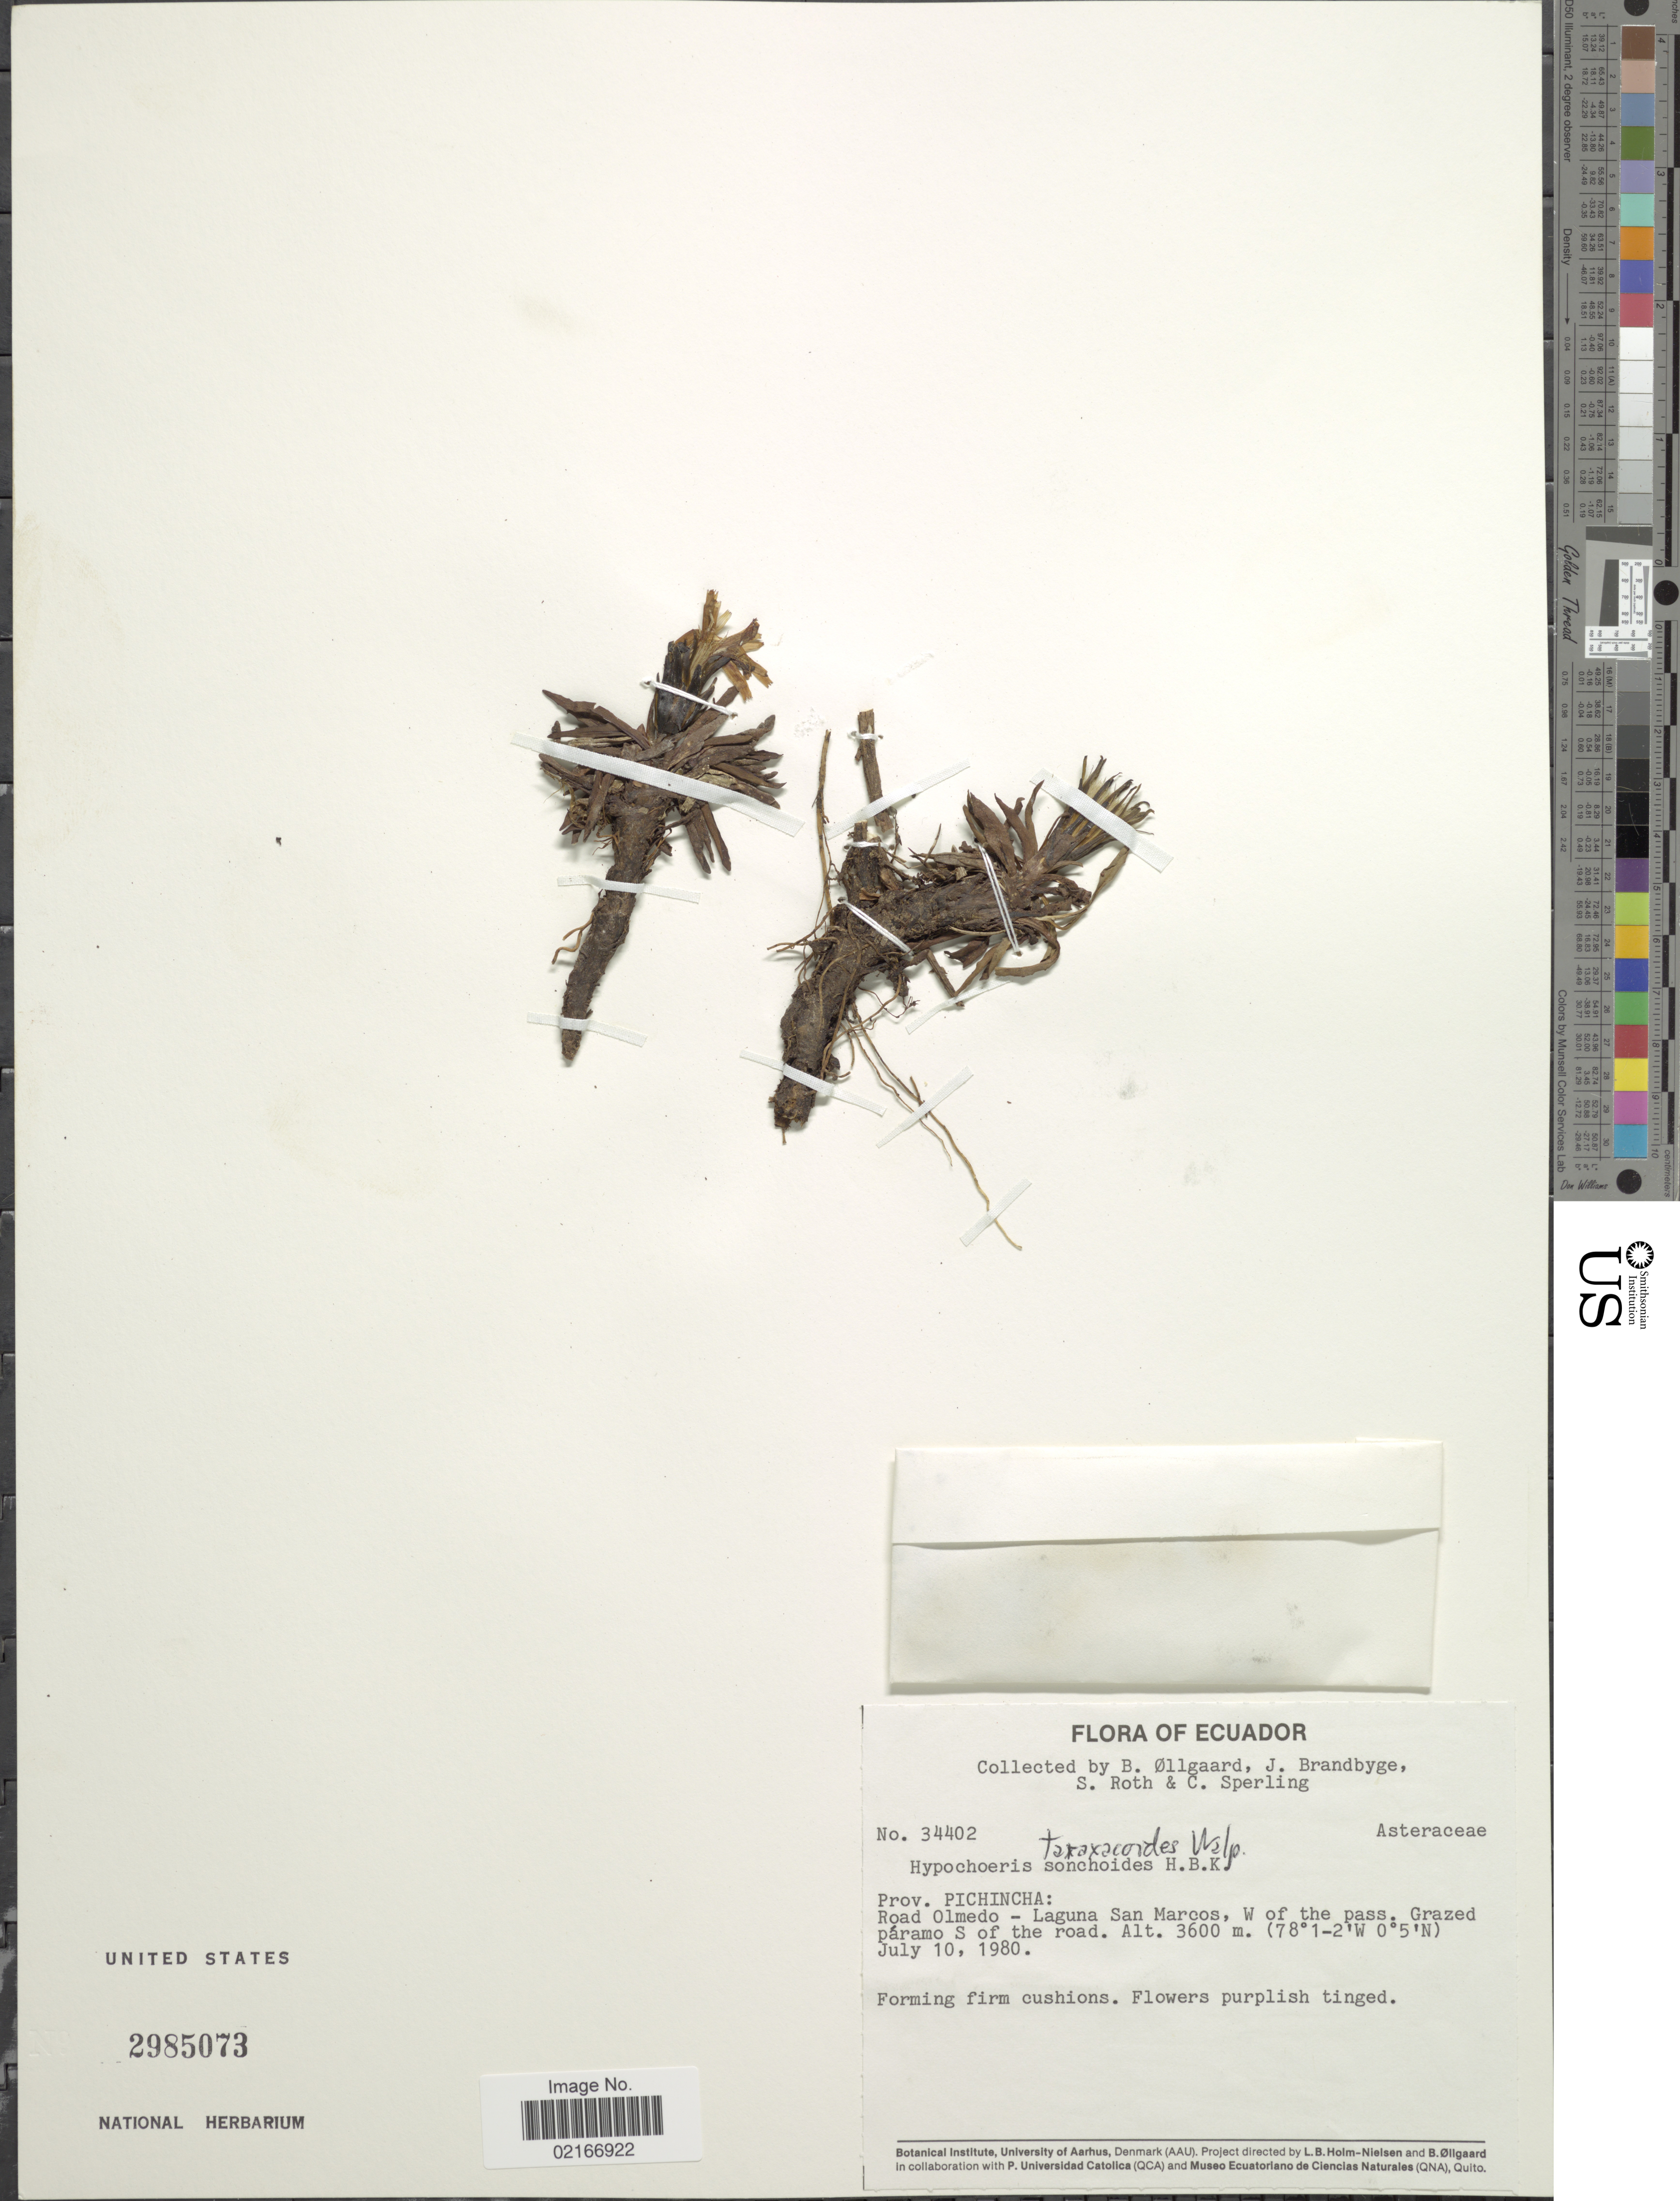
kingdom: Plantae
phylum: Tracheophyta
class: Magnoliopsida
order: Asterales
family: Asteraceae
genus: Hypochaeris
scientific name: Hypochaeris taraxacoides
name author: Ball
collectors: B. Øllgaard, J. Brandbyge, S. Roth & C. Sperling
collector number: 34402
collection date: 1980-07-10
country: Ecuador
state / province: Pichincha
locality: Road Olmedo - Laguna San Marcos, W of the pass. Grazed páramo S of the road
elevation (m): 3600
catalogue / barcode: US 2985073